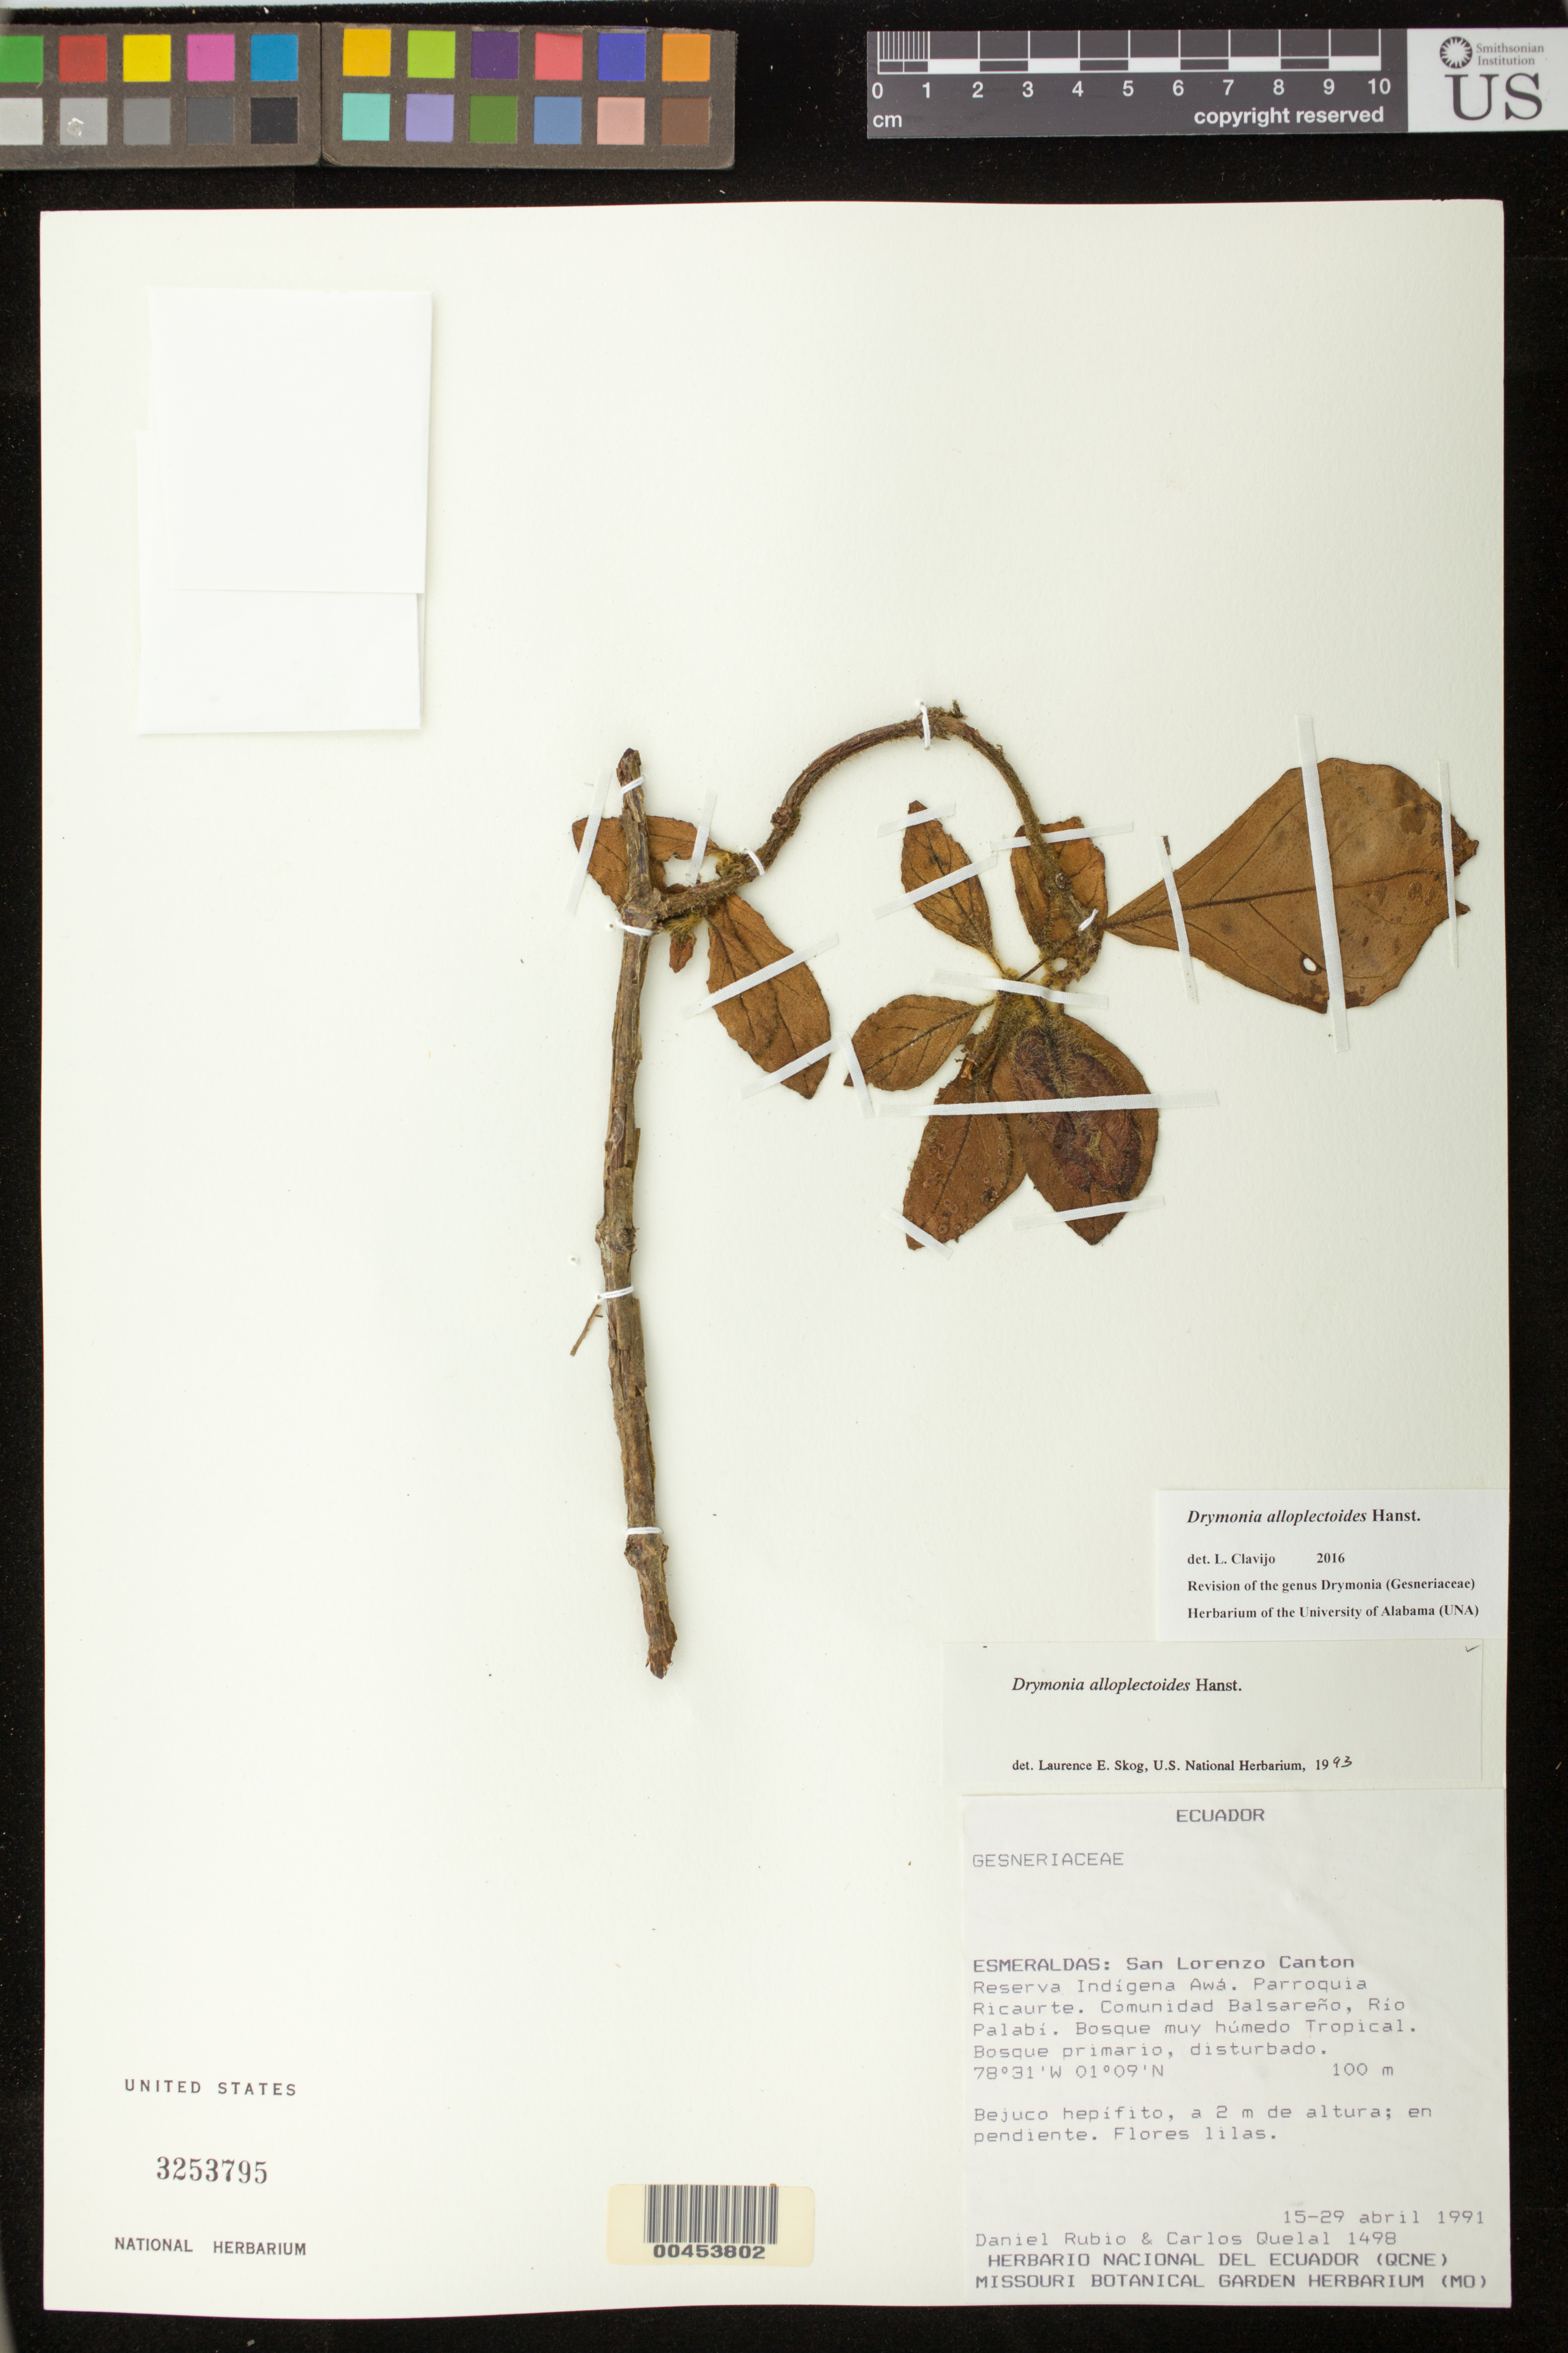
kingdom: Plantae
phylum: Tracheophyta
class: Magnoliopsida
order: Lamiales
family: Gesneriaceae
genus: Drymonia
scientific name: Drymonia alloplectoides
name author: Hanst.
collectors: D. Rubio & C. Quelal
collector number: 1498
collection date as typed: Apr 1991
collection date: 1991-04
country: Ecuador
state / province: Esmeraldas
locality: San Lorenzo Canton, Indigena Awa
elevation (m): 1800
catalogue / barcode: US 3253795